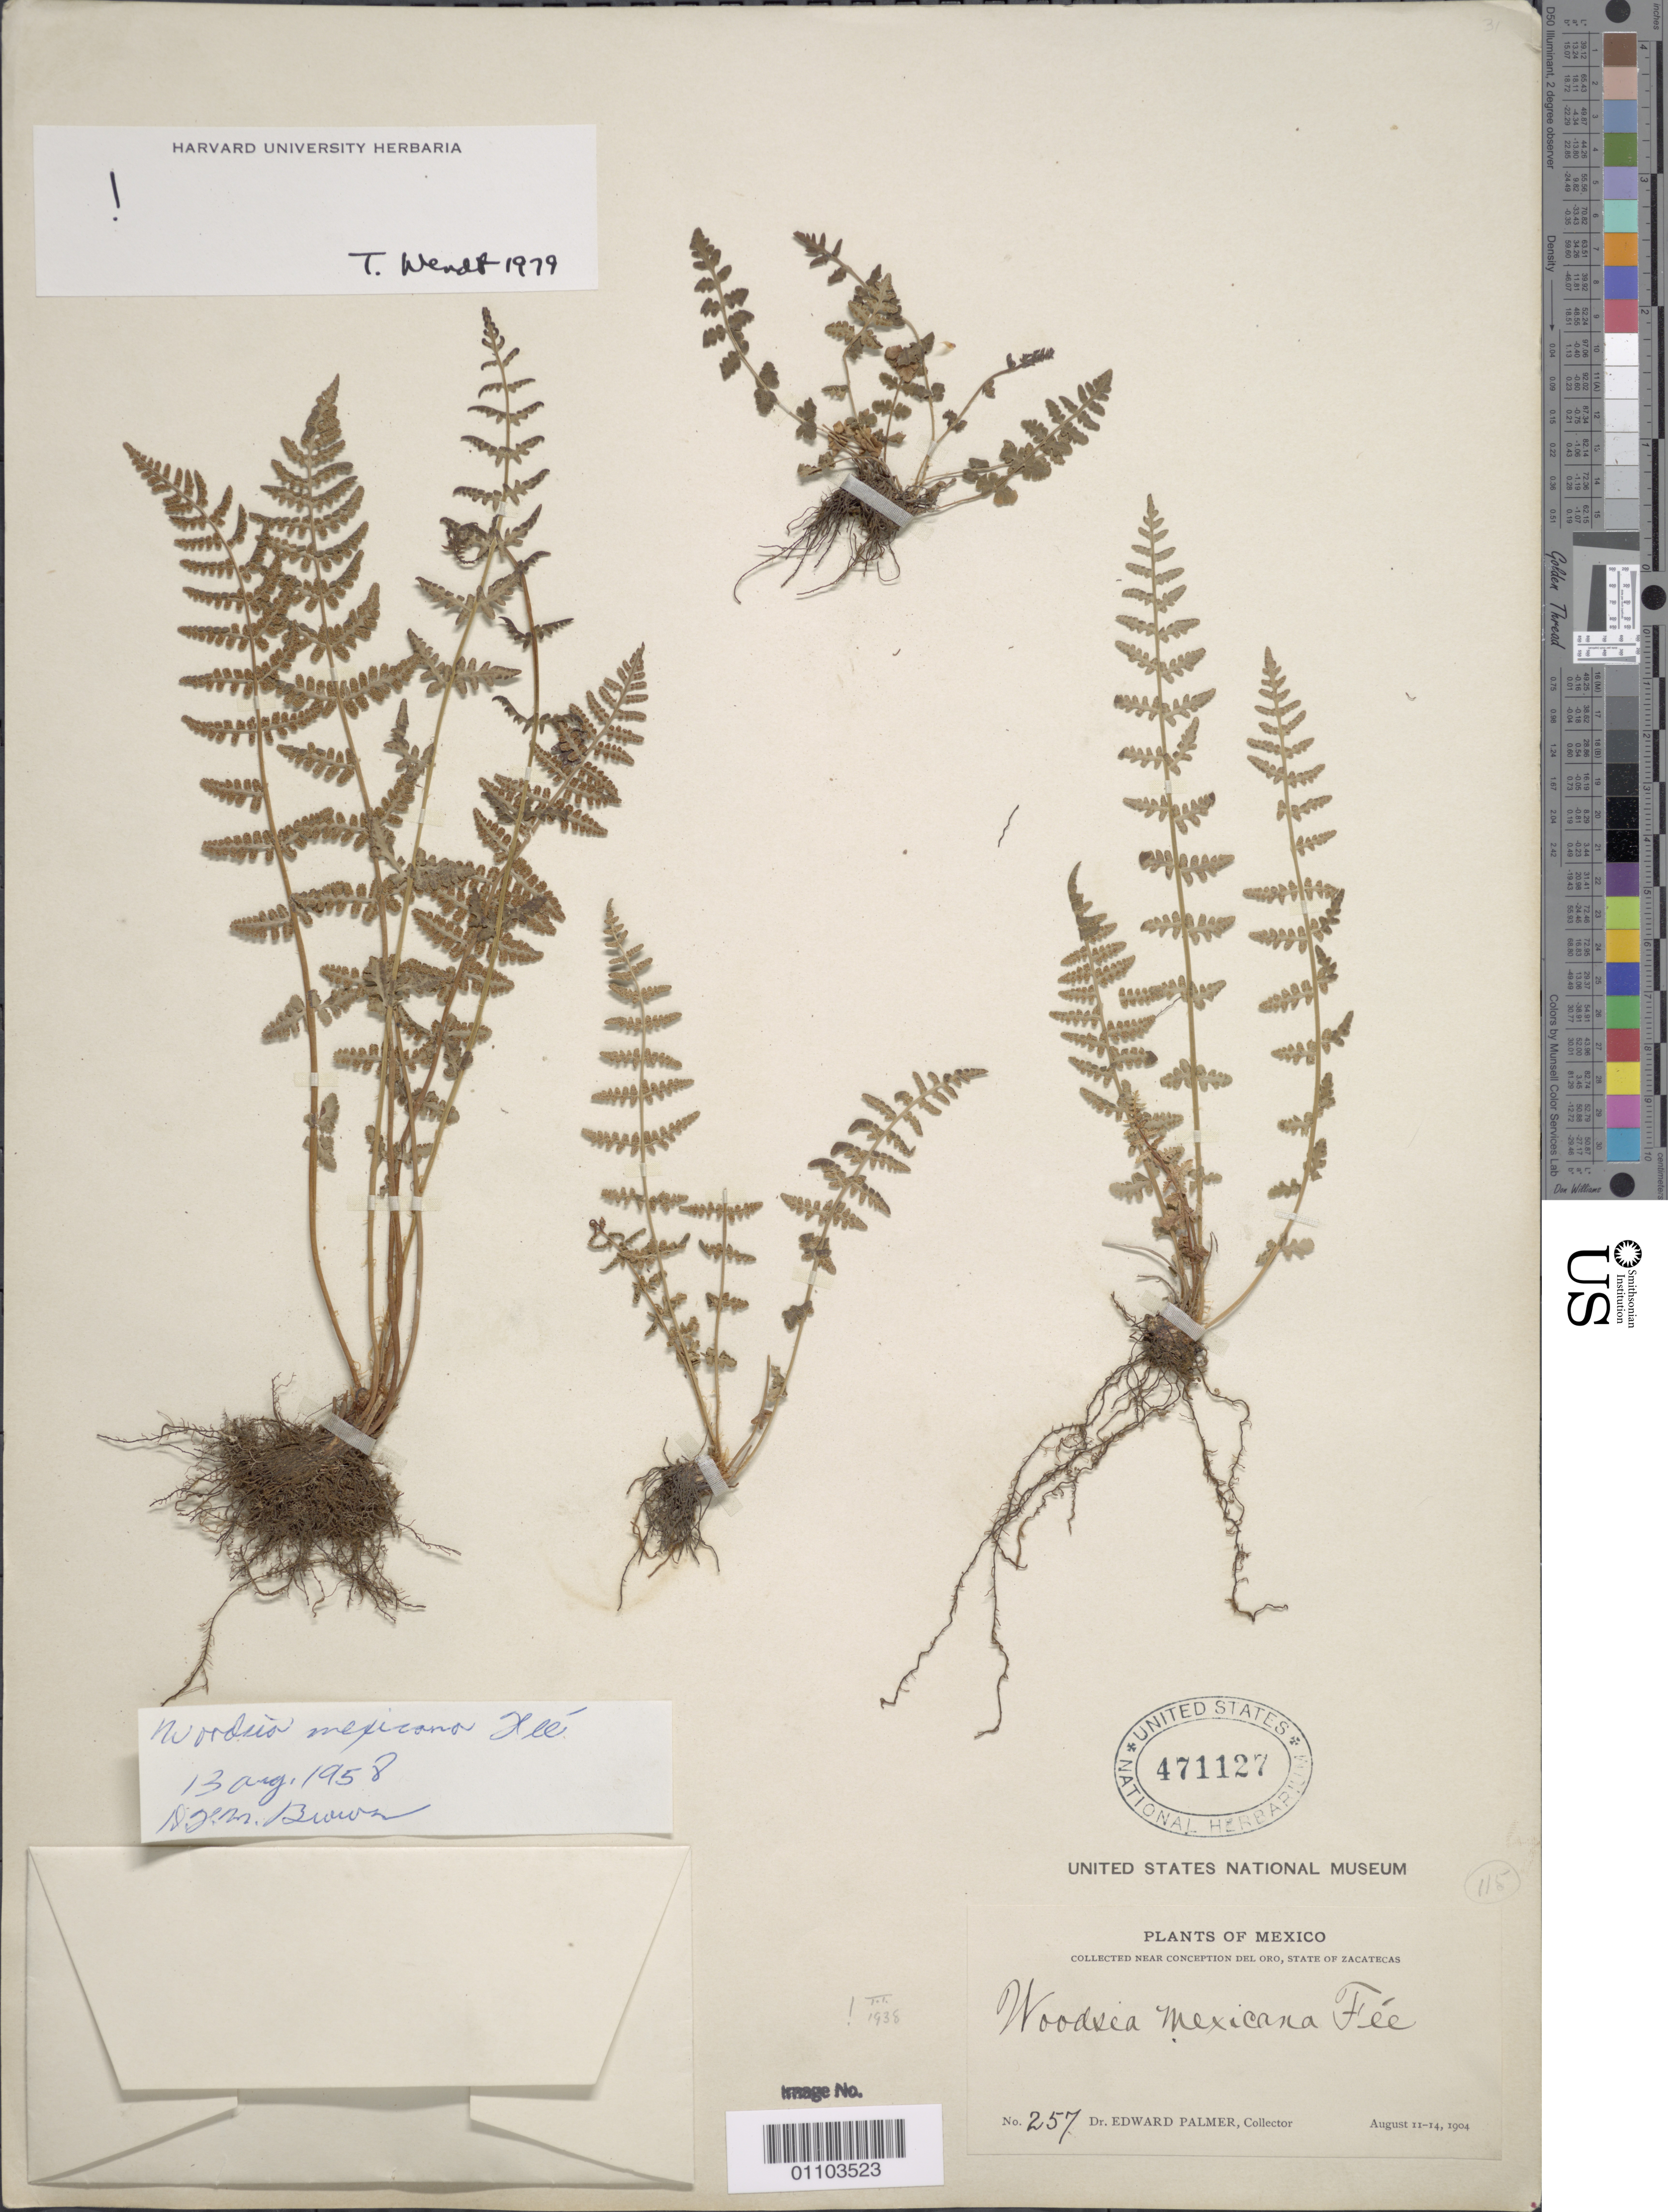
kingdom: Plantae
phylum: Tracheophyta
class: Polypodiopsida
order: Polypodiales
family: Woodsiaceae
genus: Woodsia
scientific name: Woodsia mexicana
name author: Fée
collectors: E. Palmer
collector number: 257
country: Mexico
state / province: Zacatecas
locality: Near Concetion del Oro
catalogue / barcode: US 471127